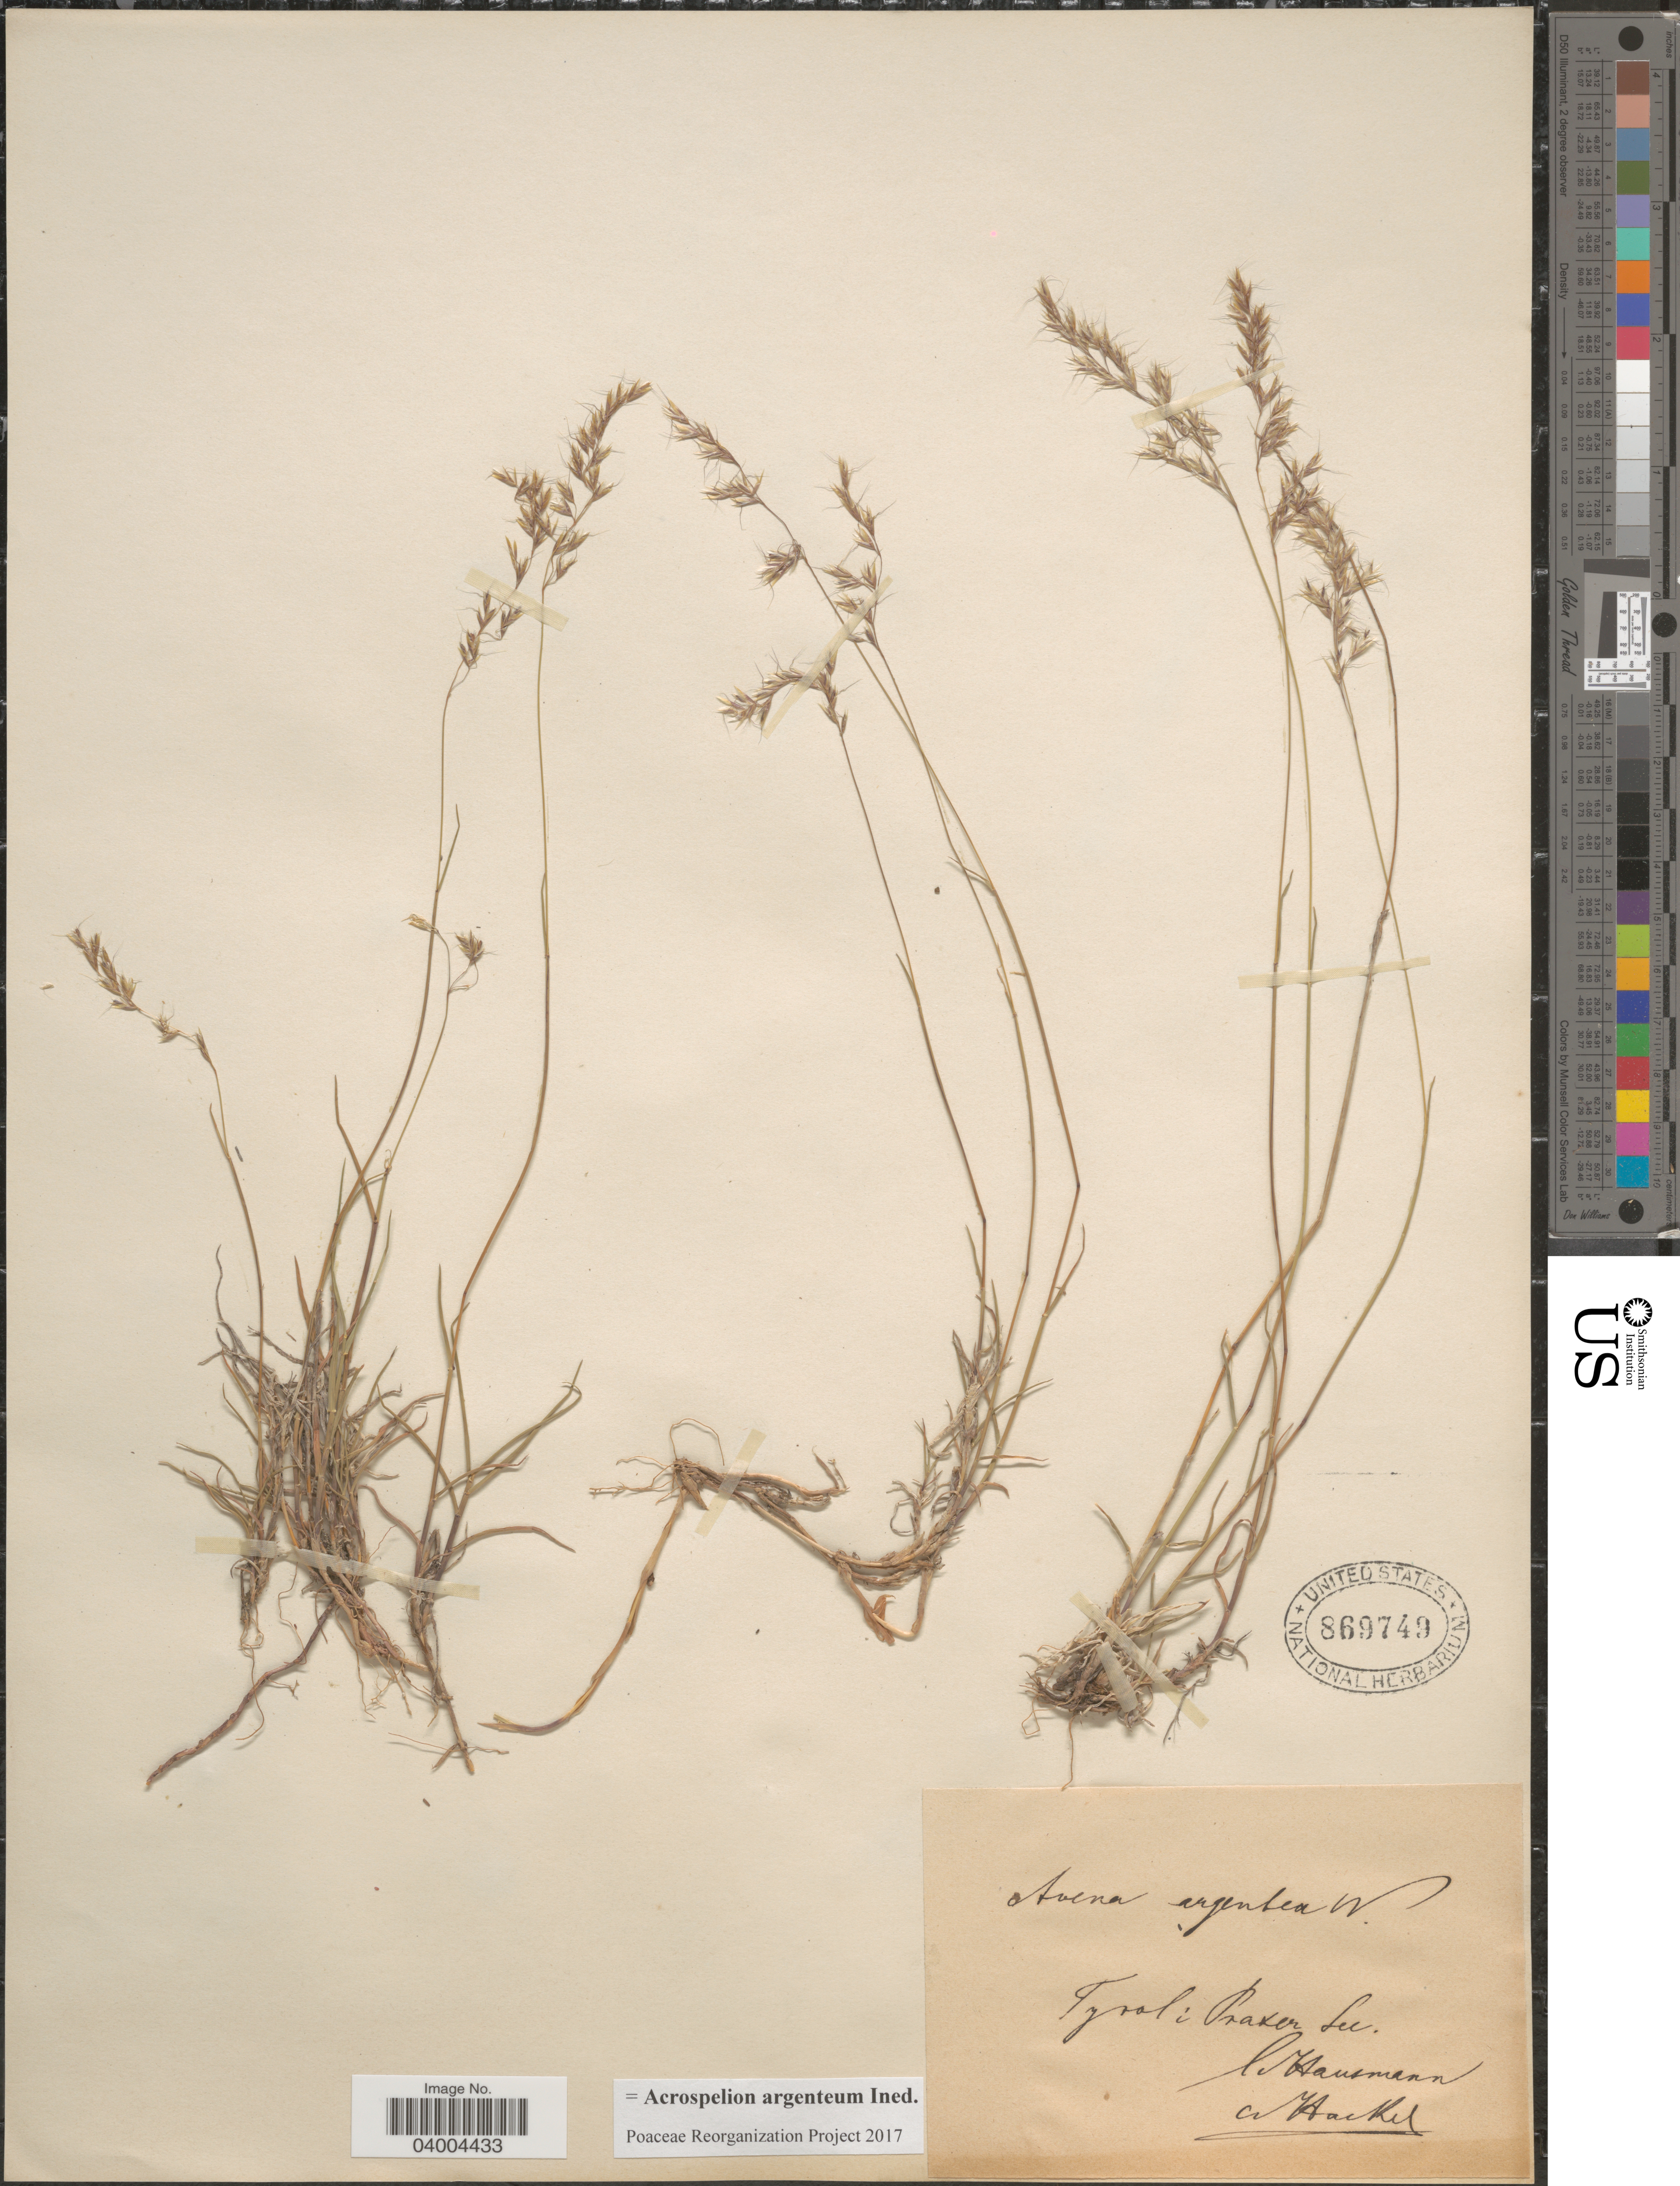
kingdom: Plantae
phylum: Tracheophyta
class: Liliopsida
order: Poales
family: Poaceae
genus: Acrospelion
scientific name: Acrospelion argenteum ined.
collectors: -. Hausmann & -. Hackel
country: Italy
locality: Tyrol: Praxer See.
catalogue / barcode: US 869749